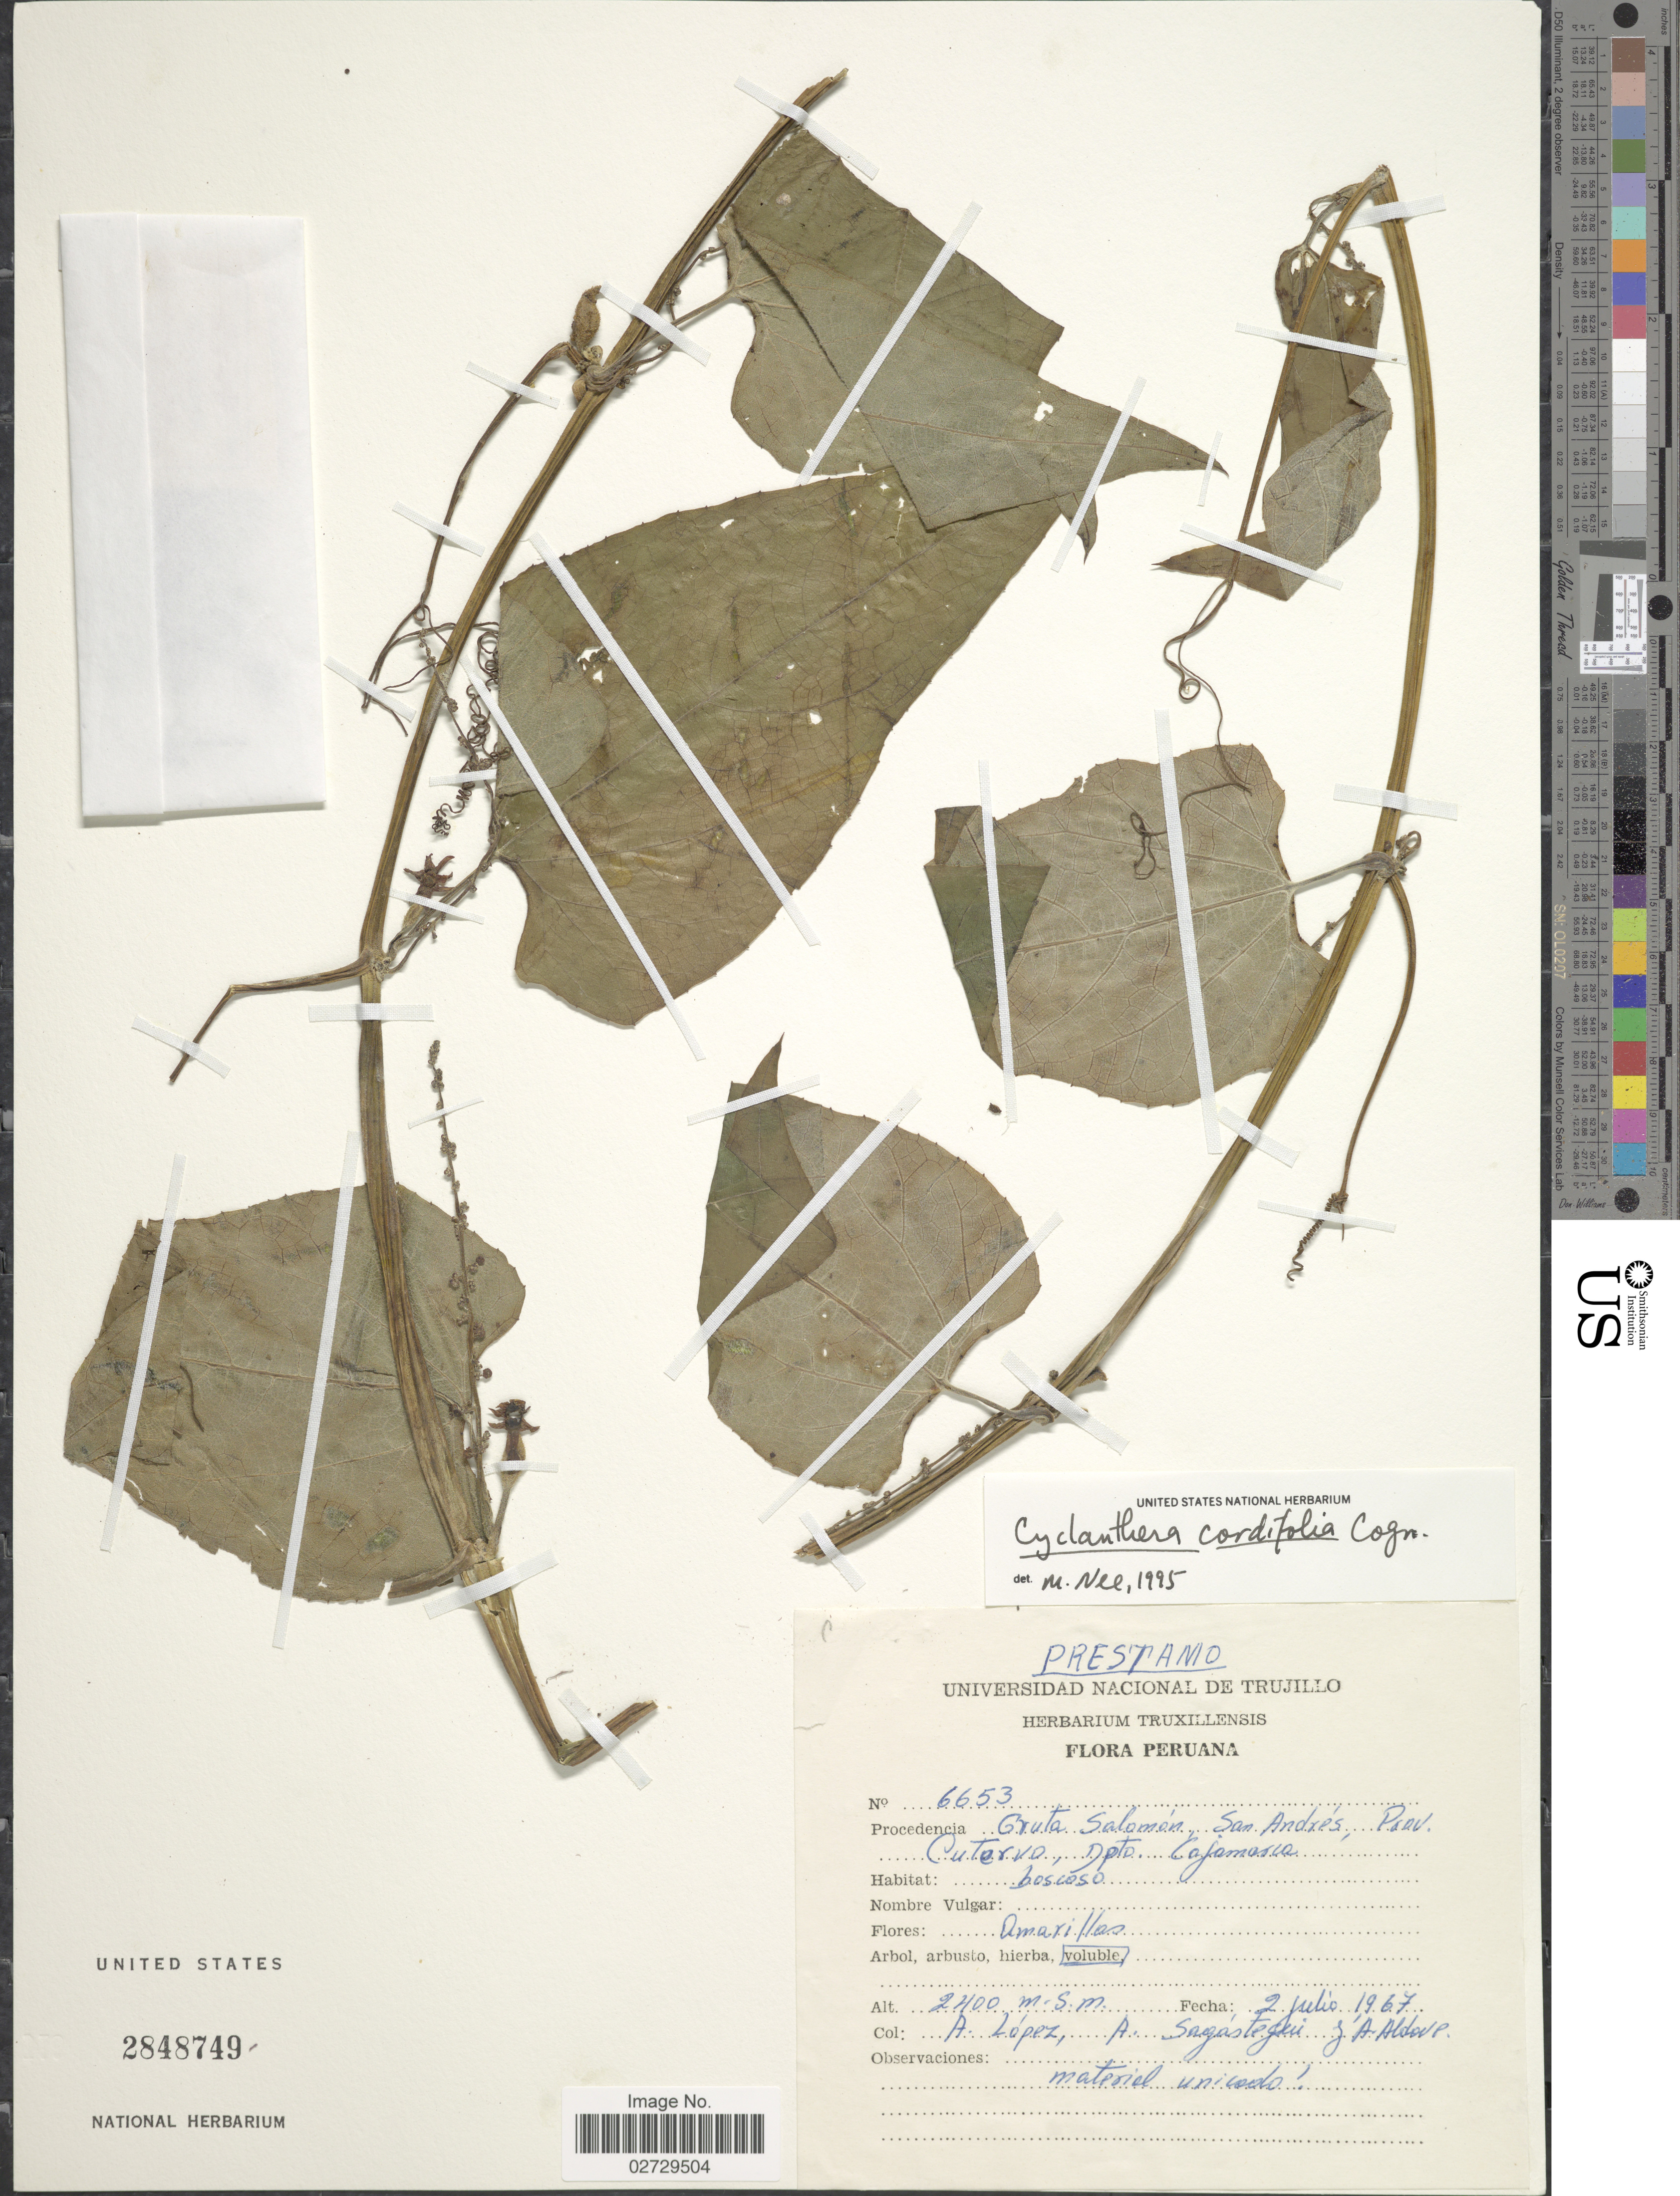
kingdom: Plantae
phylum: Tracheophyta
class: Magnoliopsida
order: Cucurbitales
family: Cucurbitaceae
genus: Cyclanthera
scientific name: Cyclanthera cordifolia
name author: Cogn.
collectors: A. López, A. Sagastegui & A. Aldave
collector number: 6653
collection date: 1967-07-02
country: Peru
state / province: Cajamarca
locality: Gruta Salomon, San Andres, Prov. Cutervo, Dpto. Cajamarca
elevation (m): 2400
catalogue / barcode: US 2848749